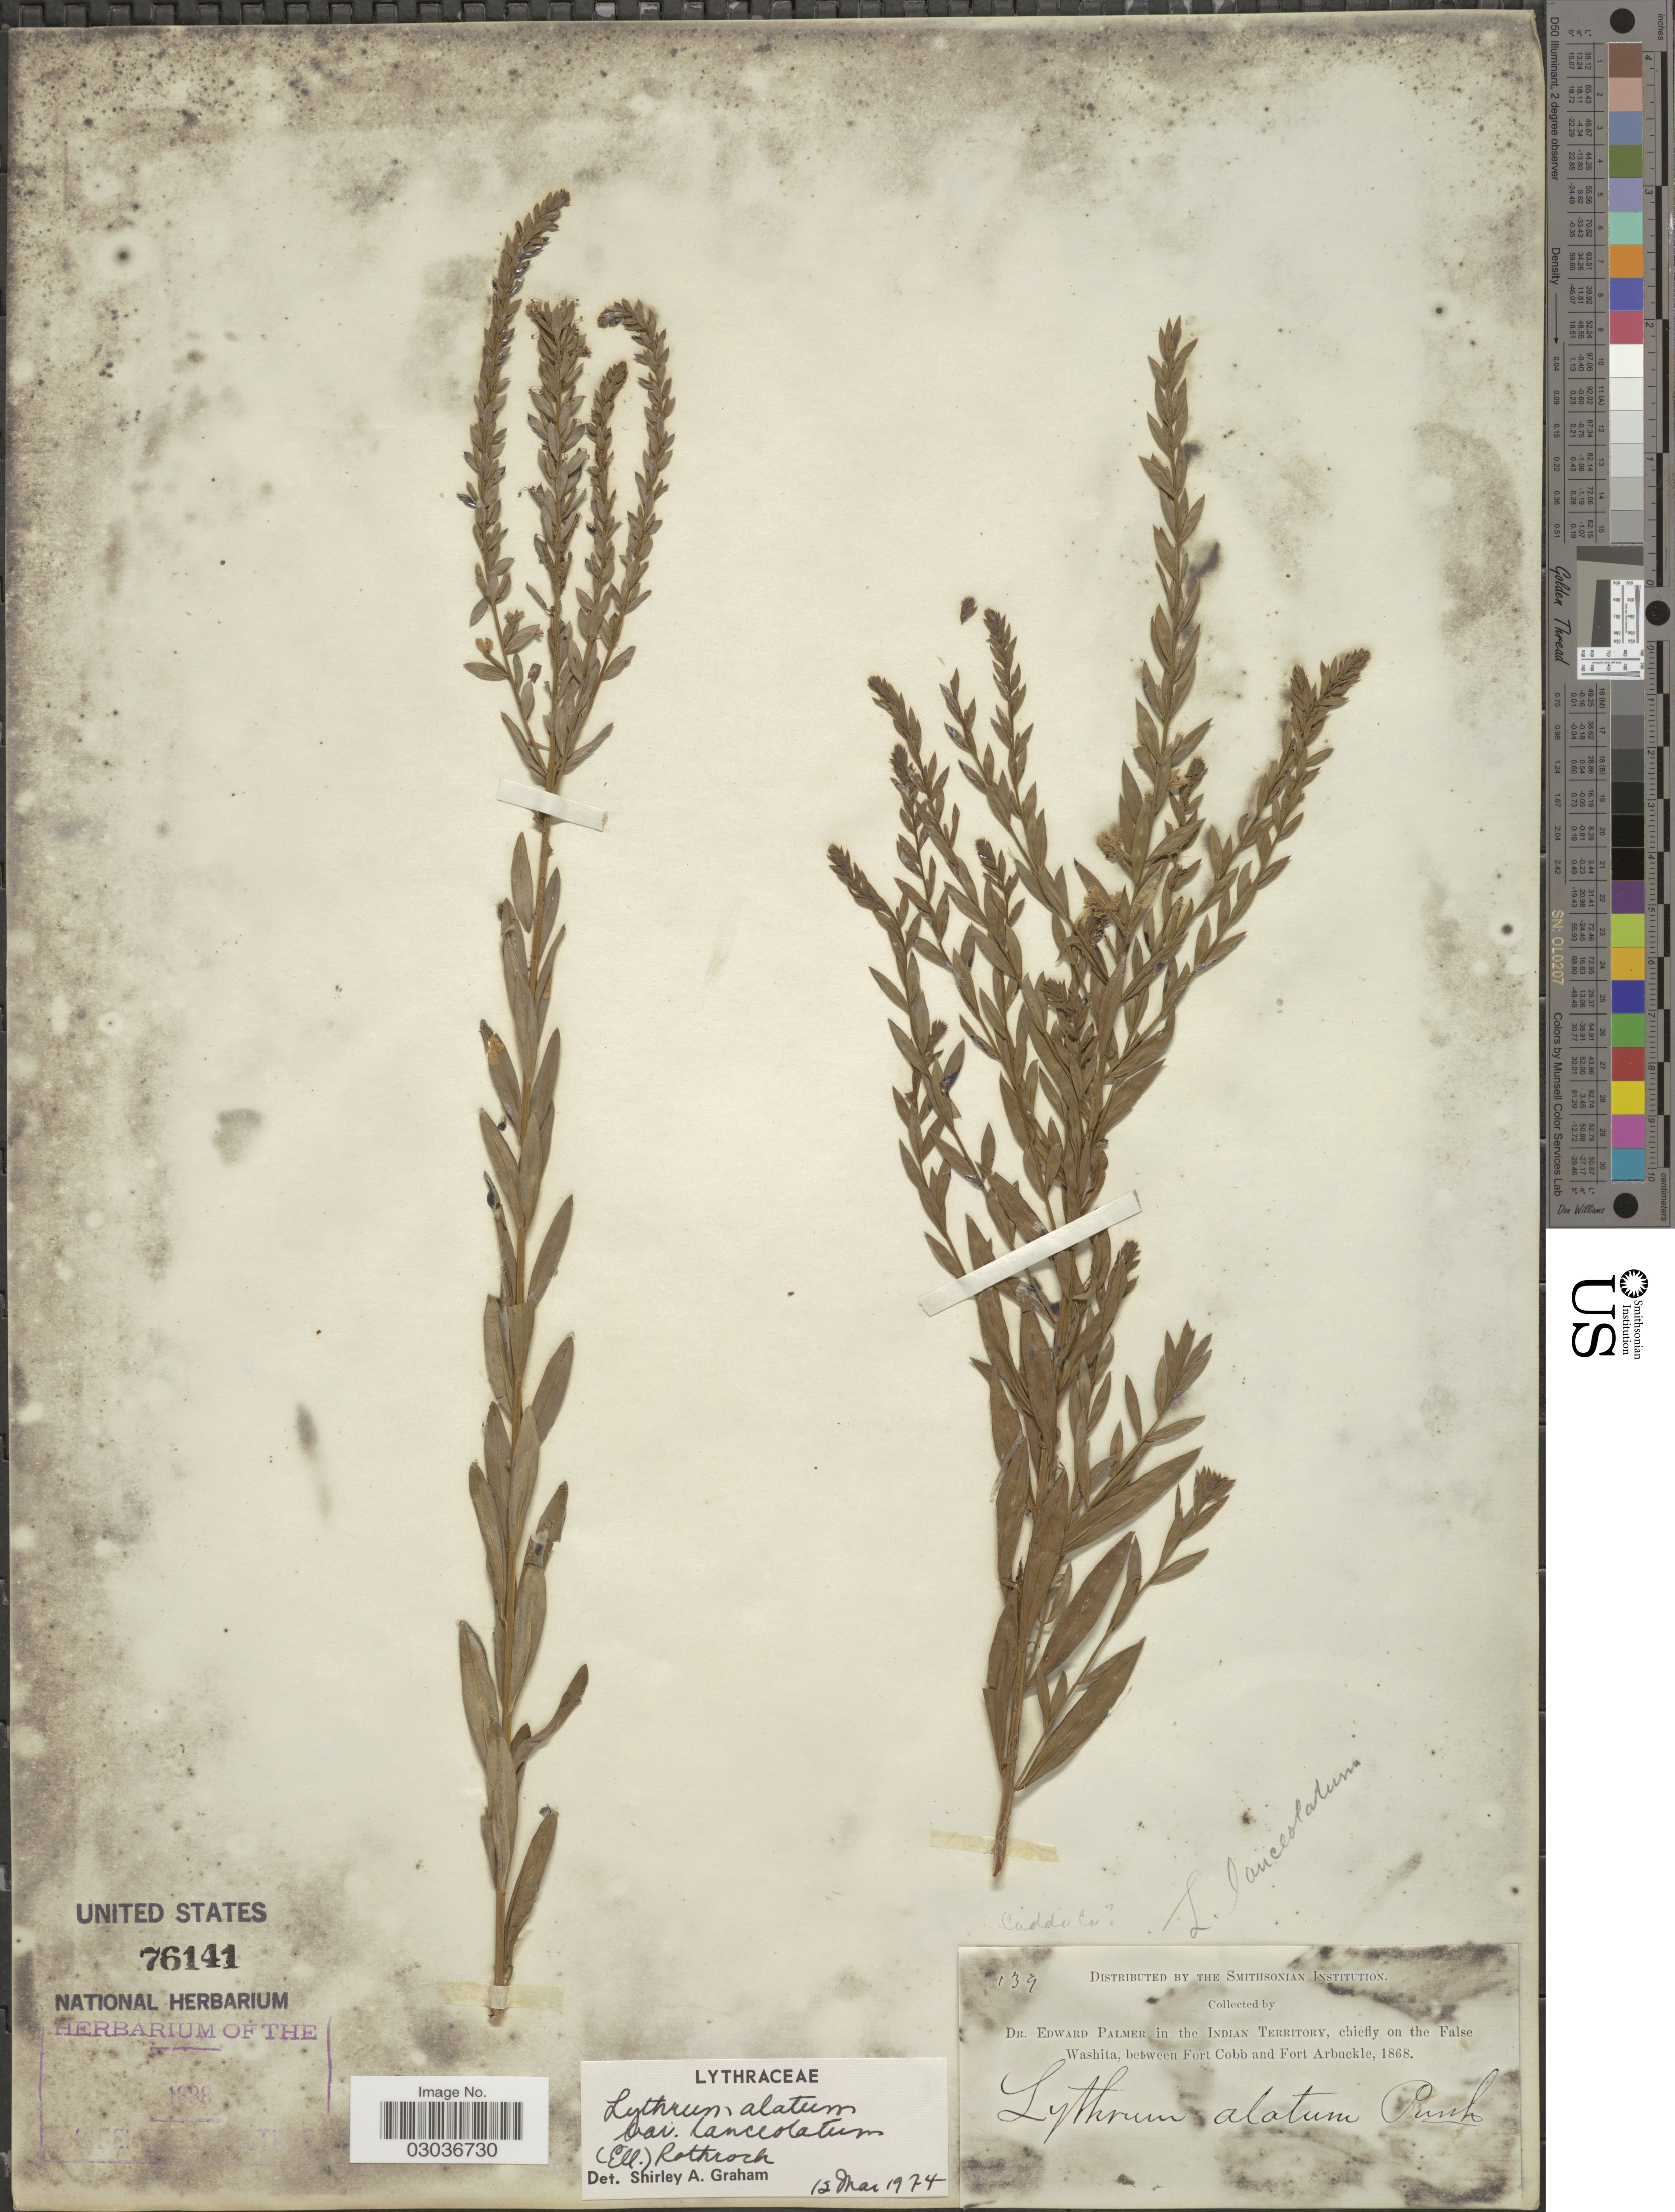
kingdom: Plantae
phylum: Tracheophyta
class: Magnoliopsida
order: Myrtales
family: Lythraceae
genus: Lythrum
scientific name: Lythrum alatum var. lanceolatum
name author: (Elliott) A. Gray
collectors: E. Palmer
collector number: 139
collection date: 1868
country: United States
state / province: Oklahoma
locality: Caddo Co. [unsure placement], in the Indian Territory, chiefly on the False Washita, between Fort Cobb and Fort Arbuckle.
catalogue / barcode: US 76141